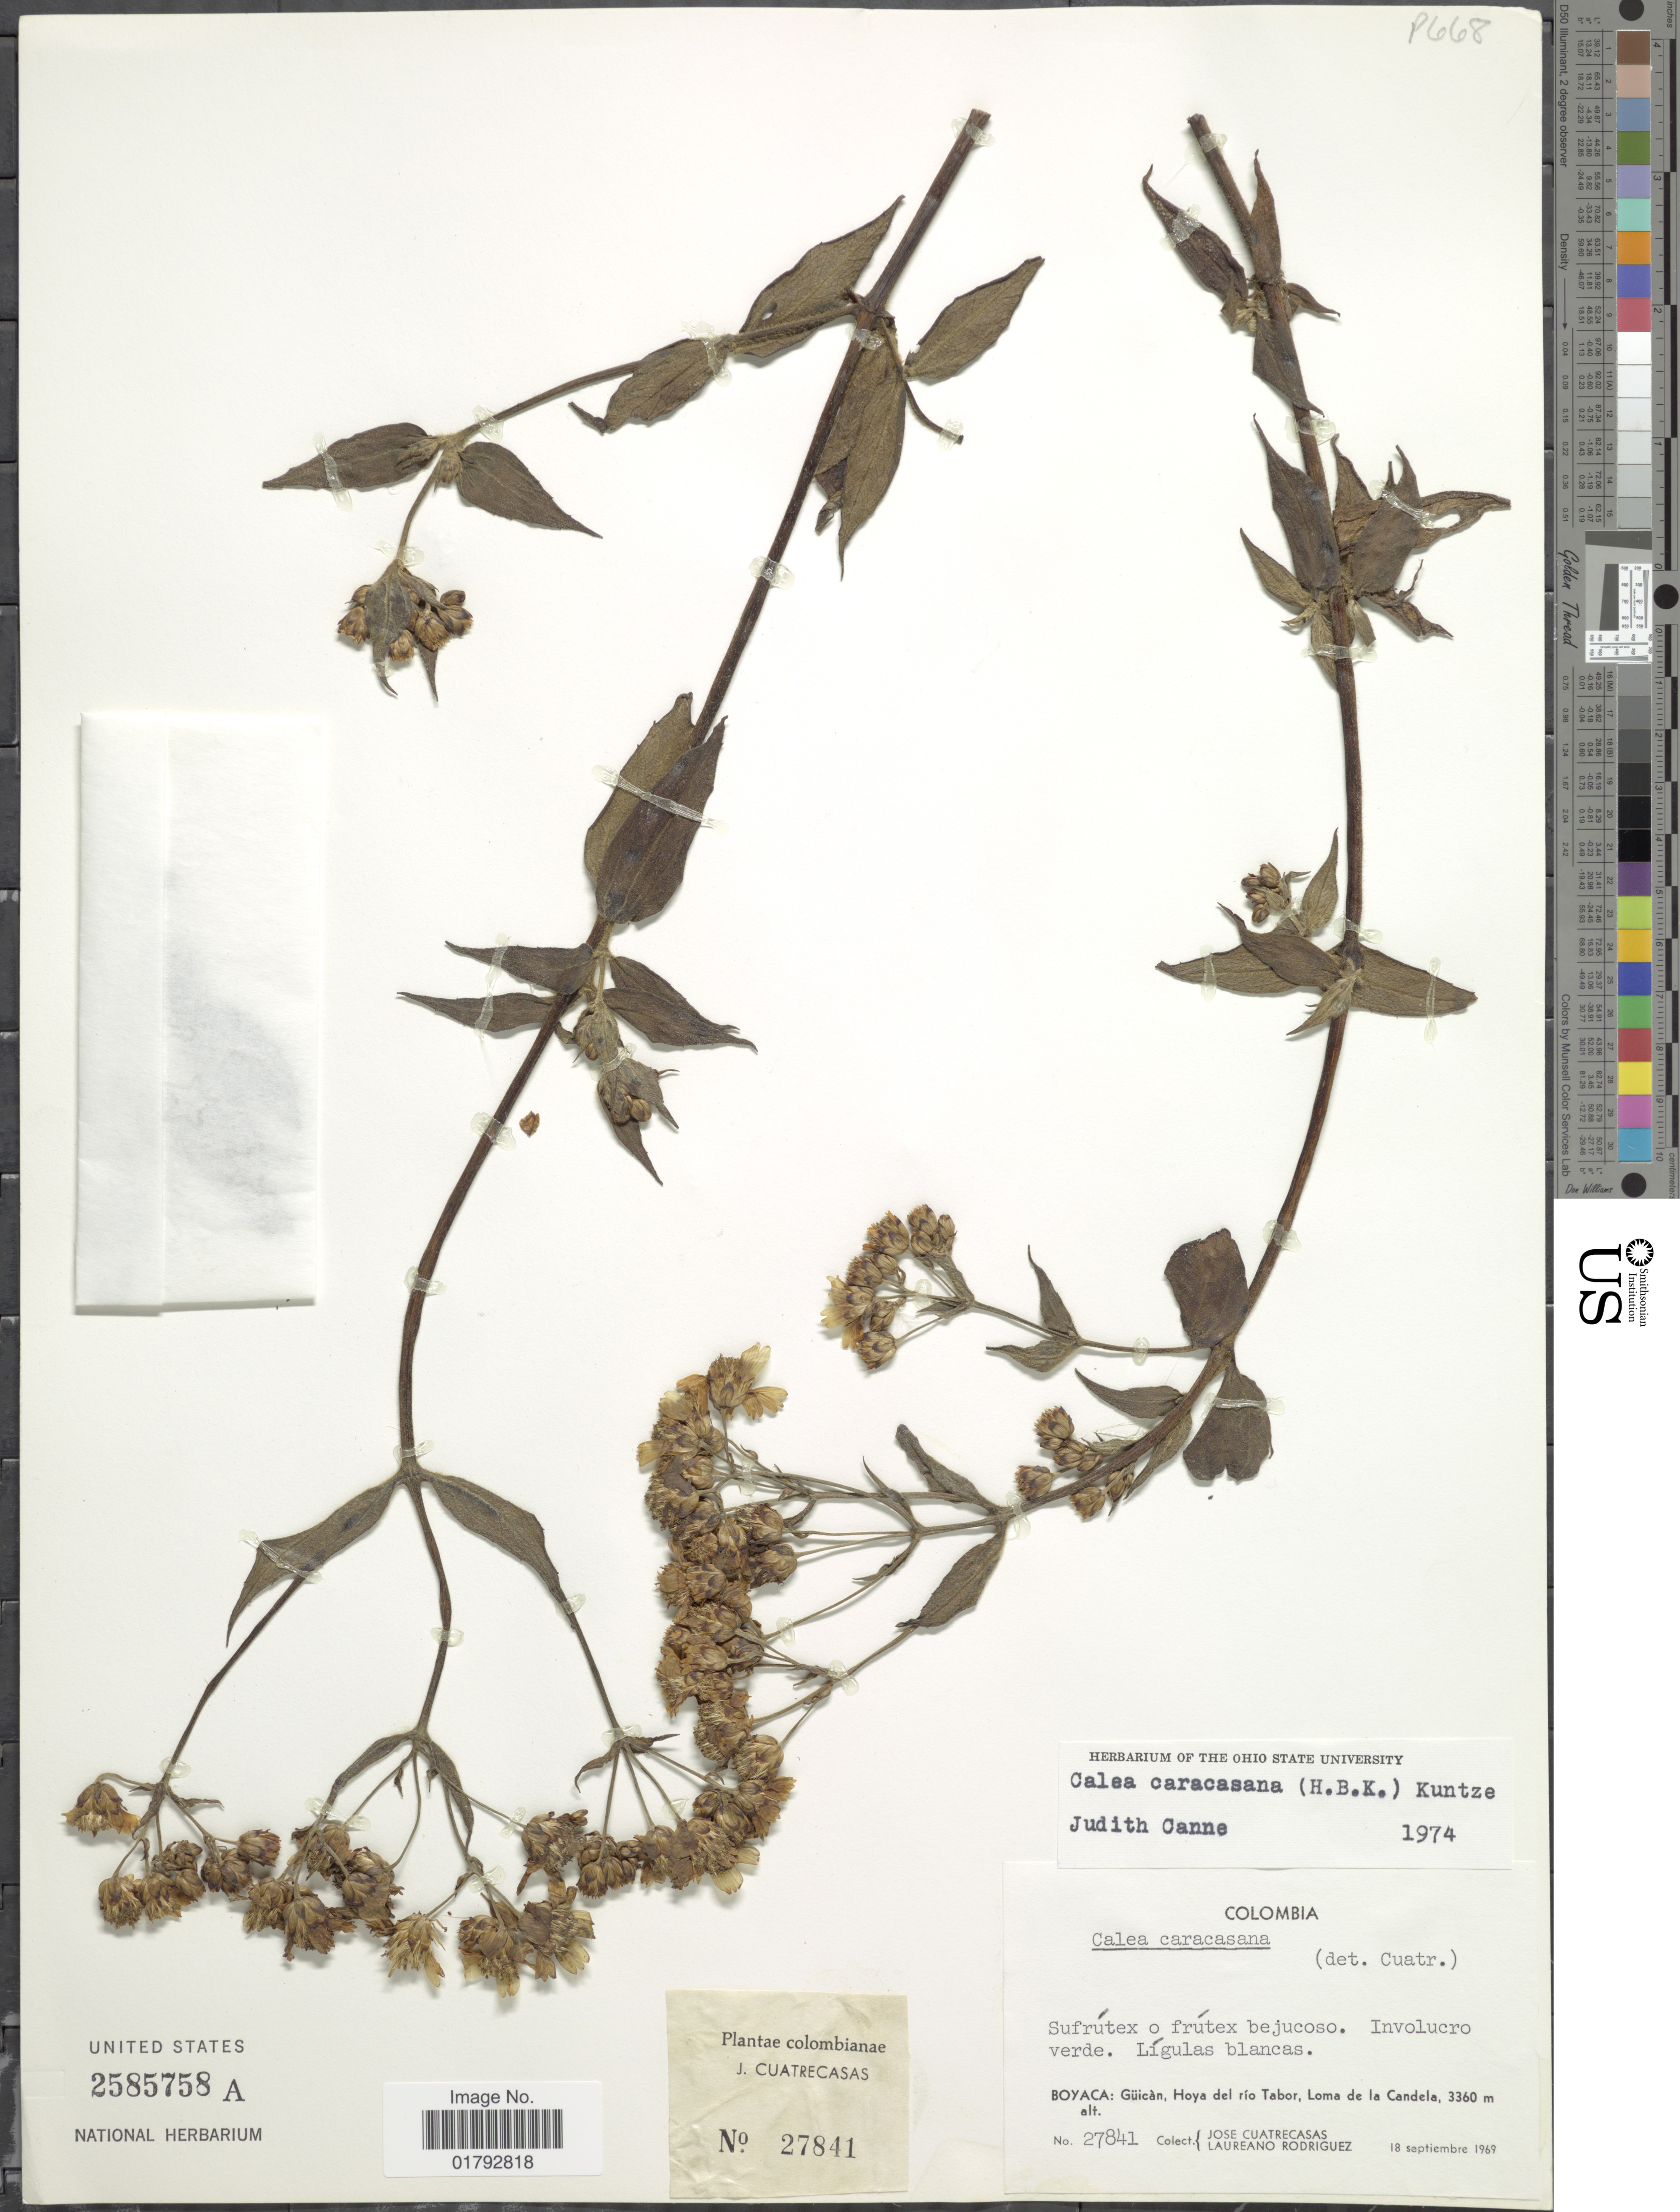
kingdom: Plantae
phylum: Tracheophyta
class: Magnoliopsida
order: Asterales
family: Asteraceae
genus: Alloispermum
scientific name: Alloispermum caracasanum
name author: (Kunth) H. Rob.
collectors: J. Cuatrecasas & L. Rodriguez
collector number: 27841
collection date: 1969-09-18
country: Colombia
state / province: Boyacá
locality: Boyaca: Guican, Hoya del rio Tabor, Loma de la Candela.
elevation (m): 3360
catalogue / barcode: US 2585758A